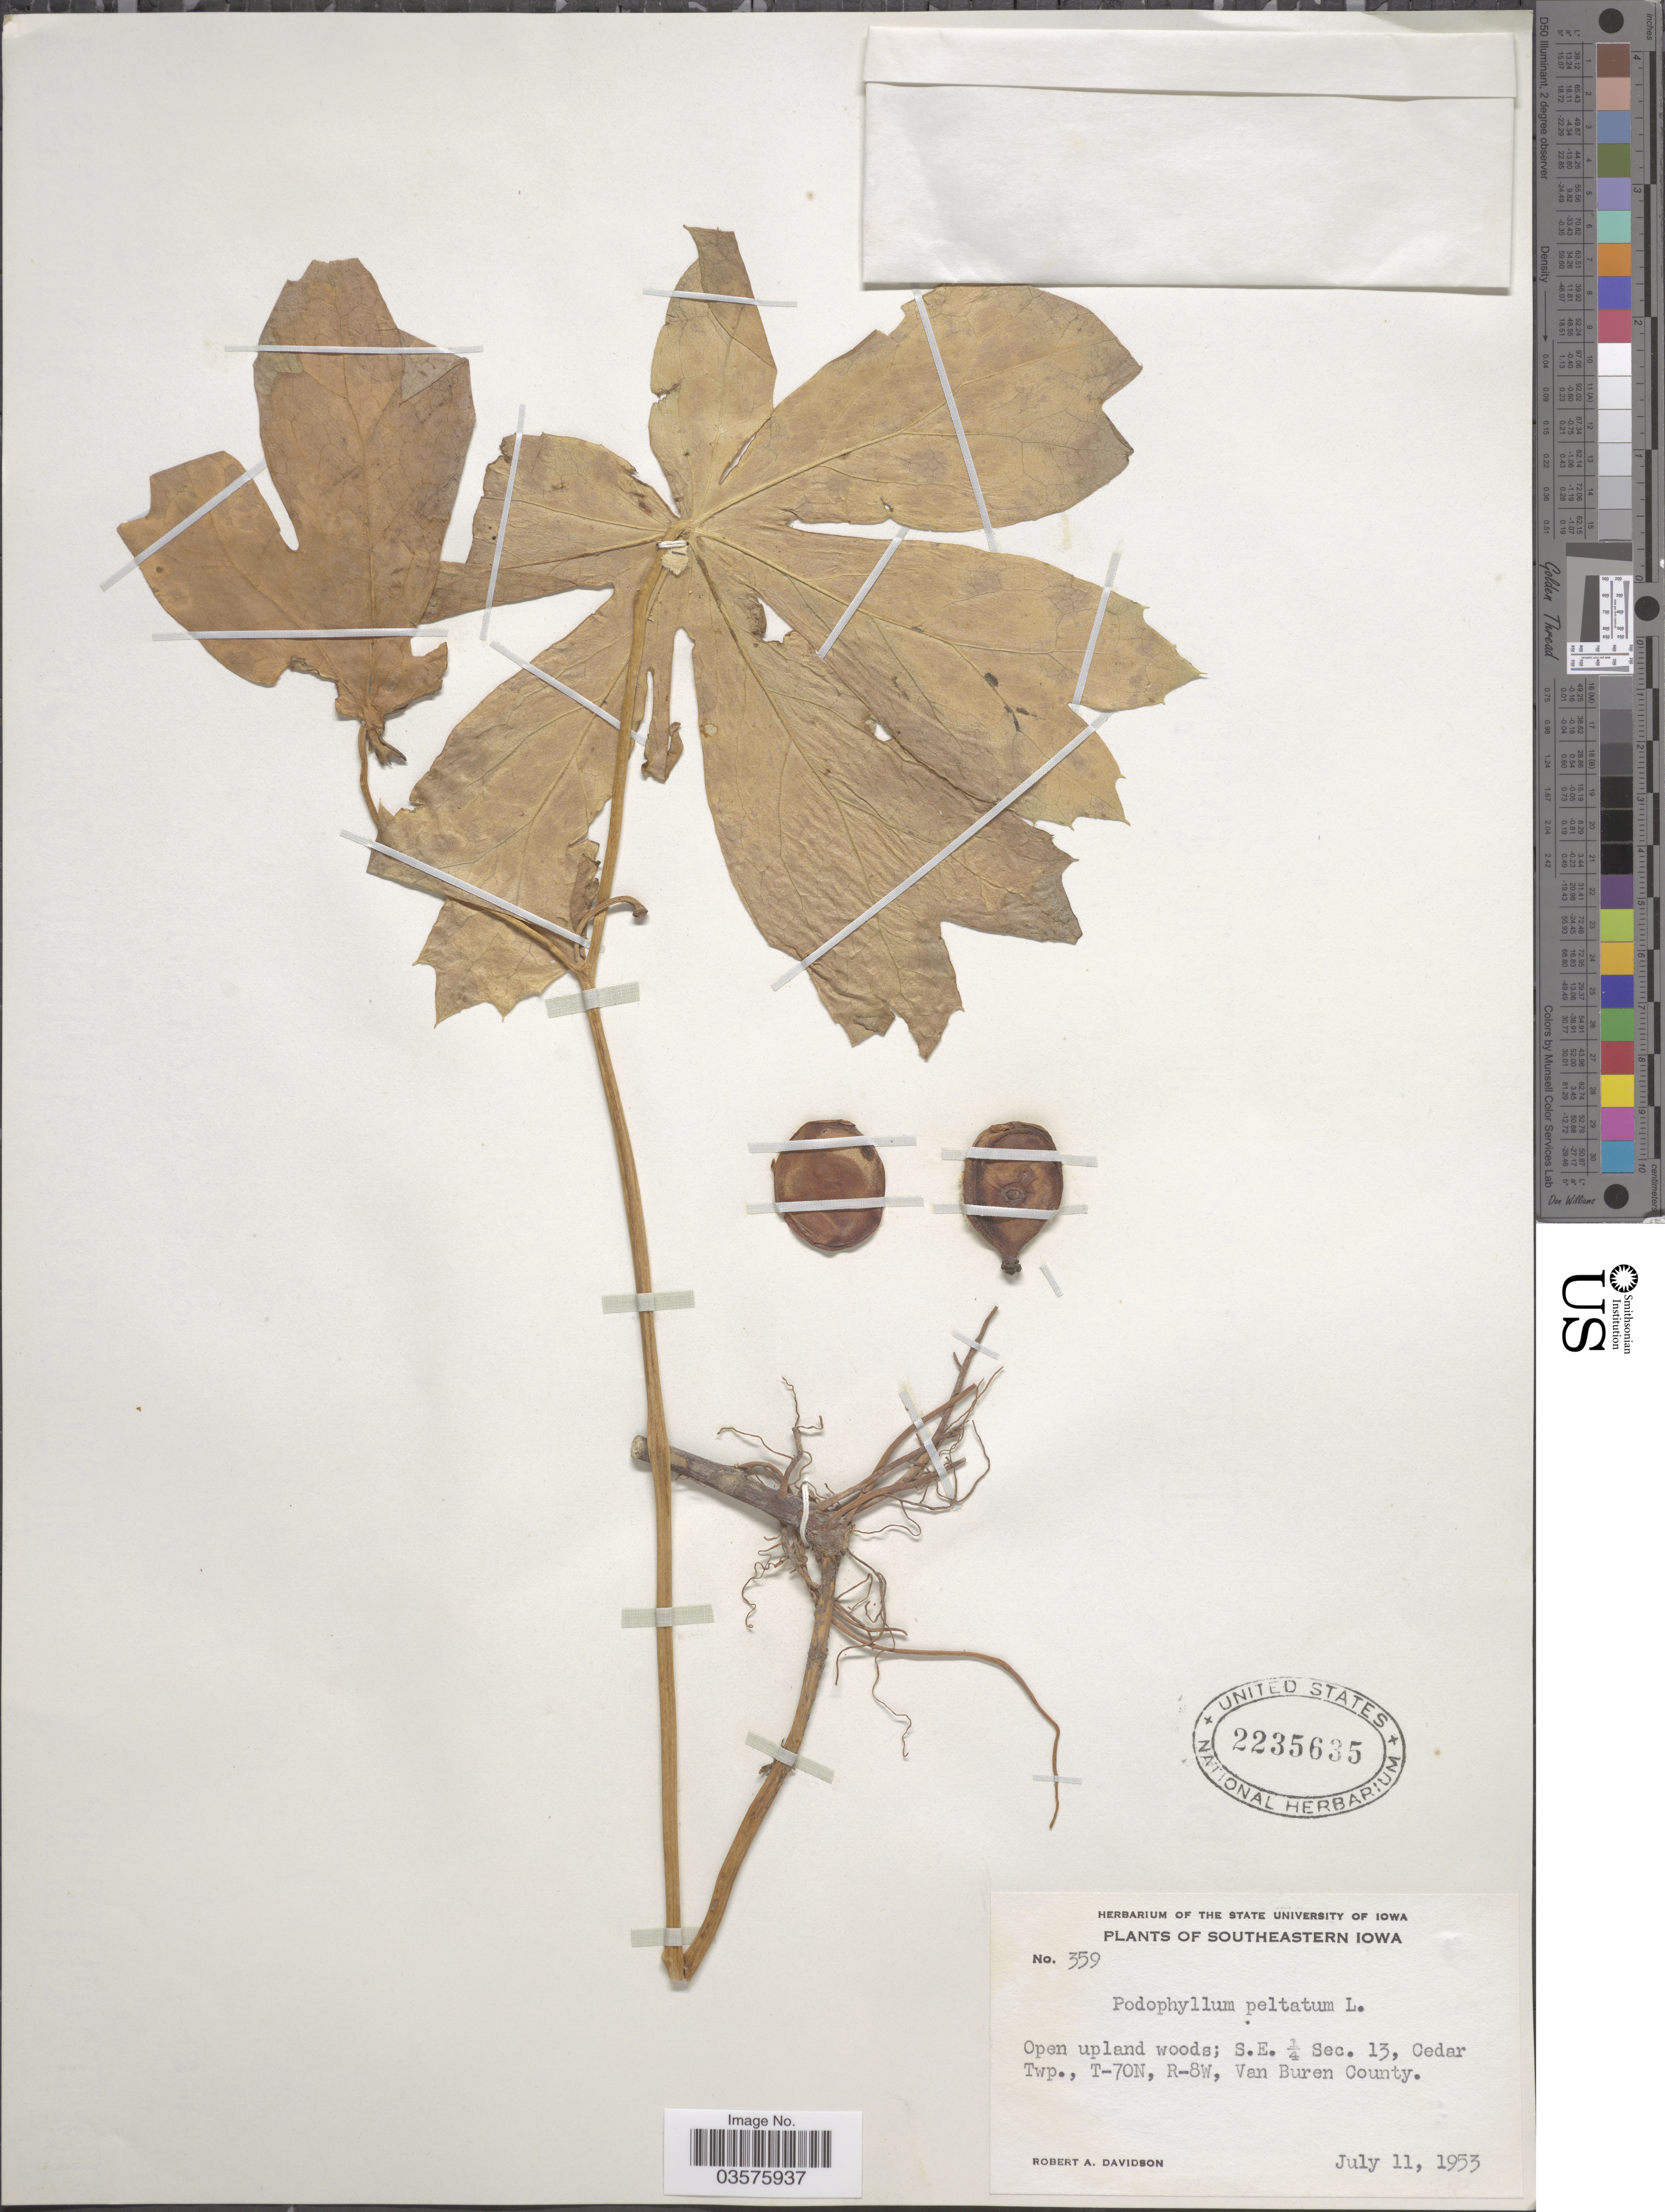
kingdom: Plantae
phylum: Tracheophyta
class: Magnoliopsida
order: Ranunculales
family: Berberidaceae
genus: Podophyllum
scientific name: Podophyllum peltatum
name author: L.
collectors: R. A. Davidson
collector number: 359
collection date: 1953-07-11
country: United States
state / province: Iowa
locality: Southeastern Iowa. S.E. ¼ Sec. 13, Cedar Twp., T-70N, R-8W, Van Buren County.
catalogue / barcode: US 2235635